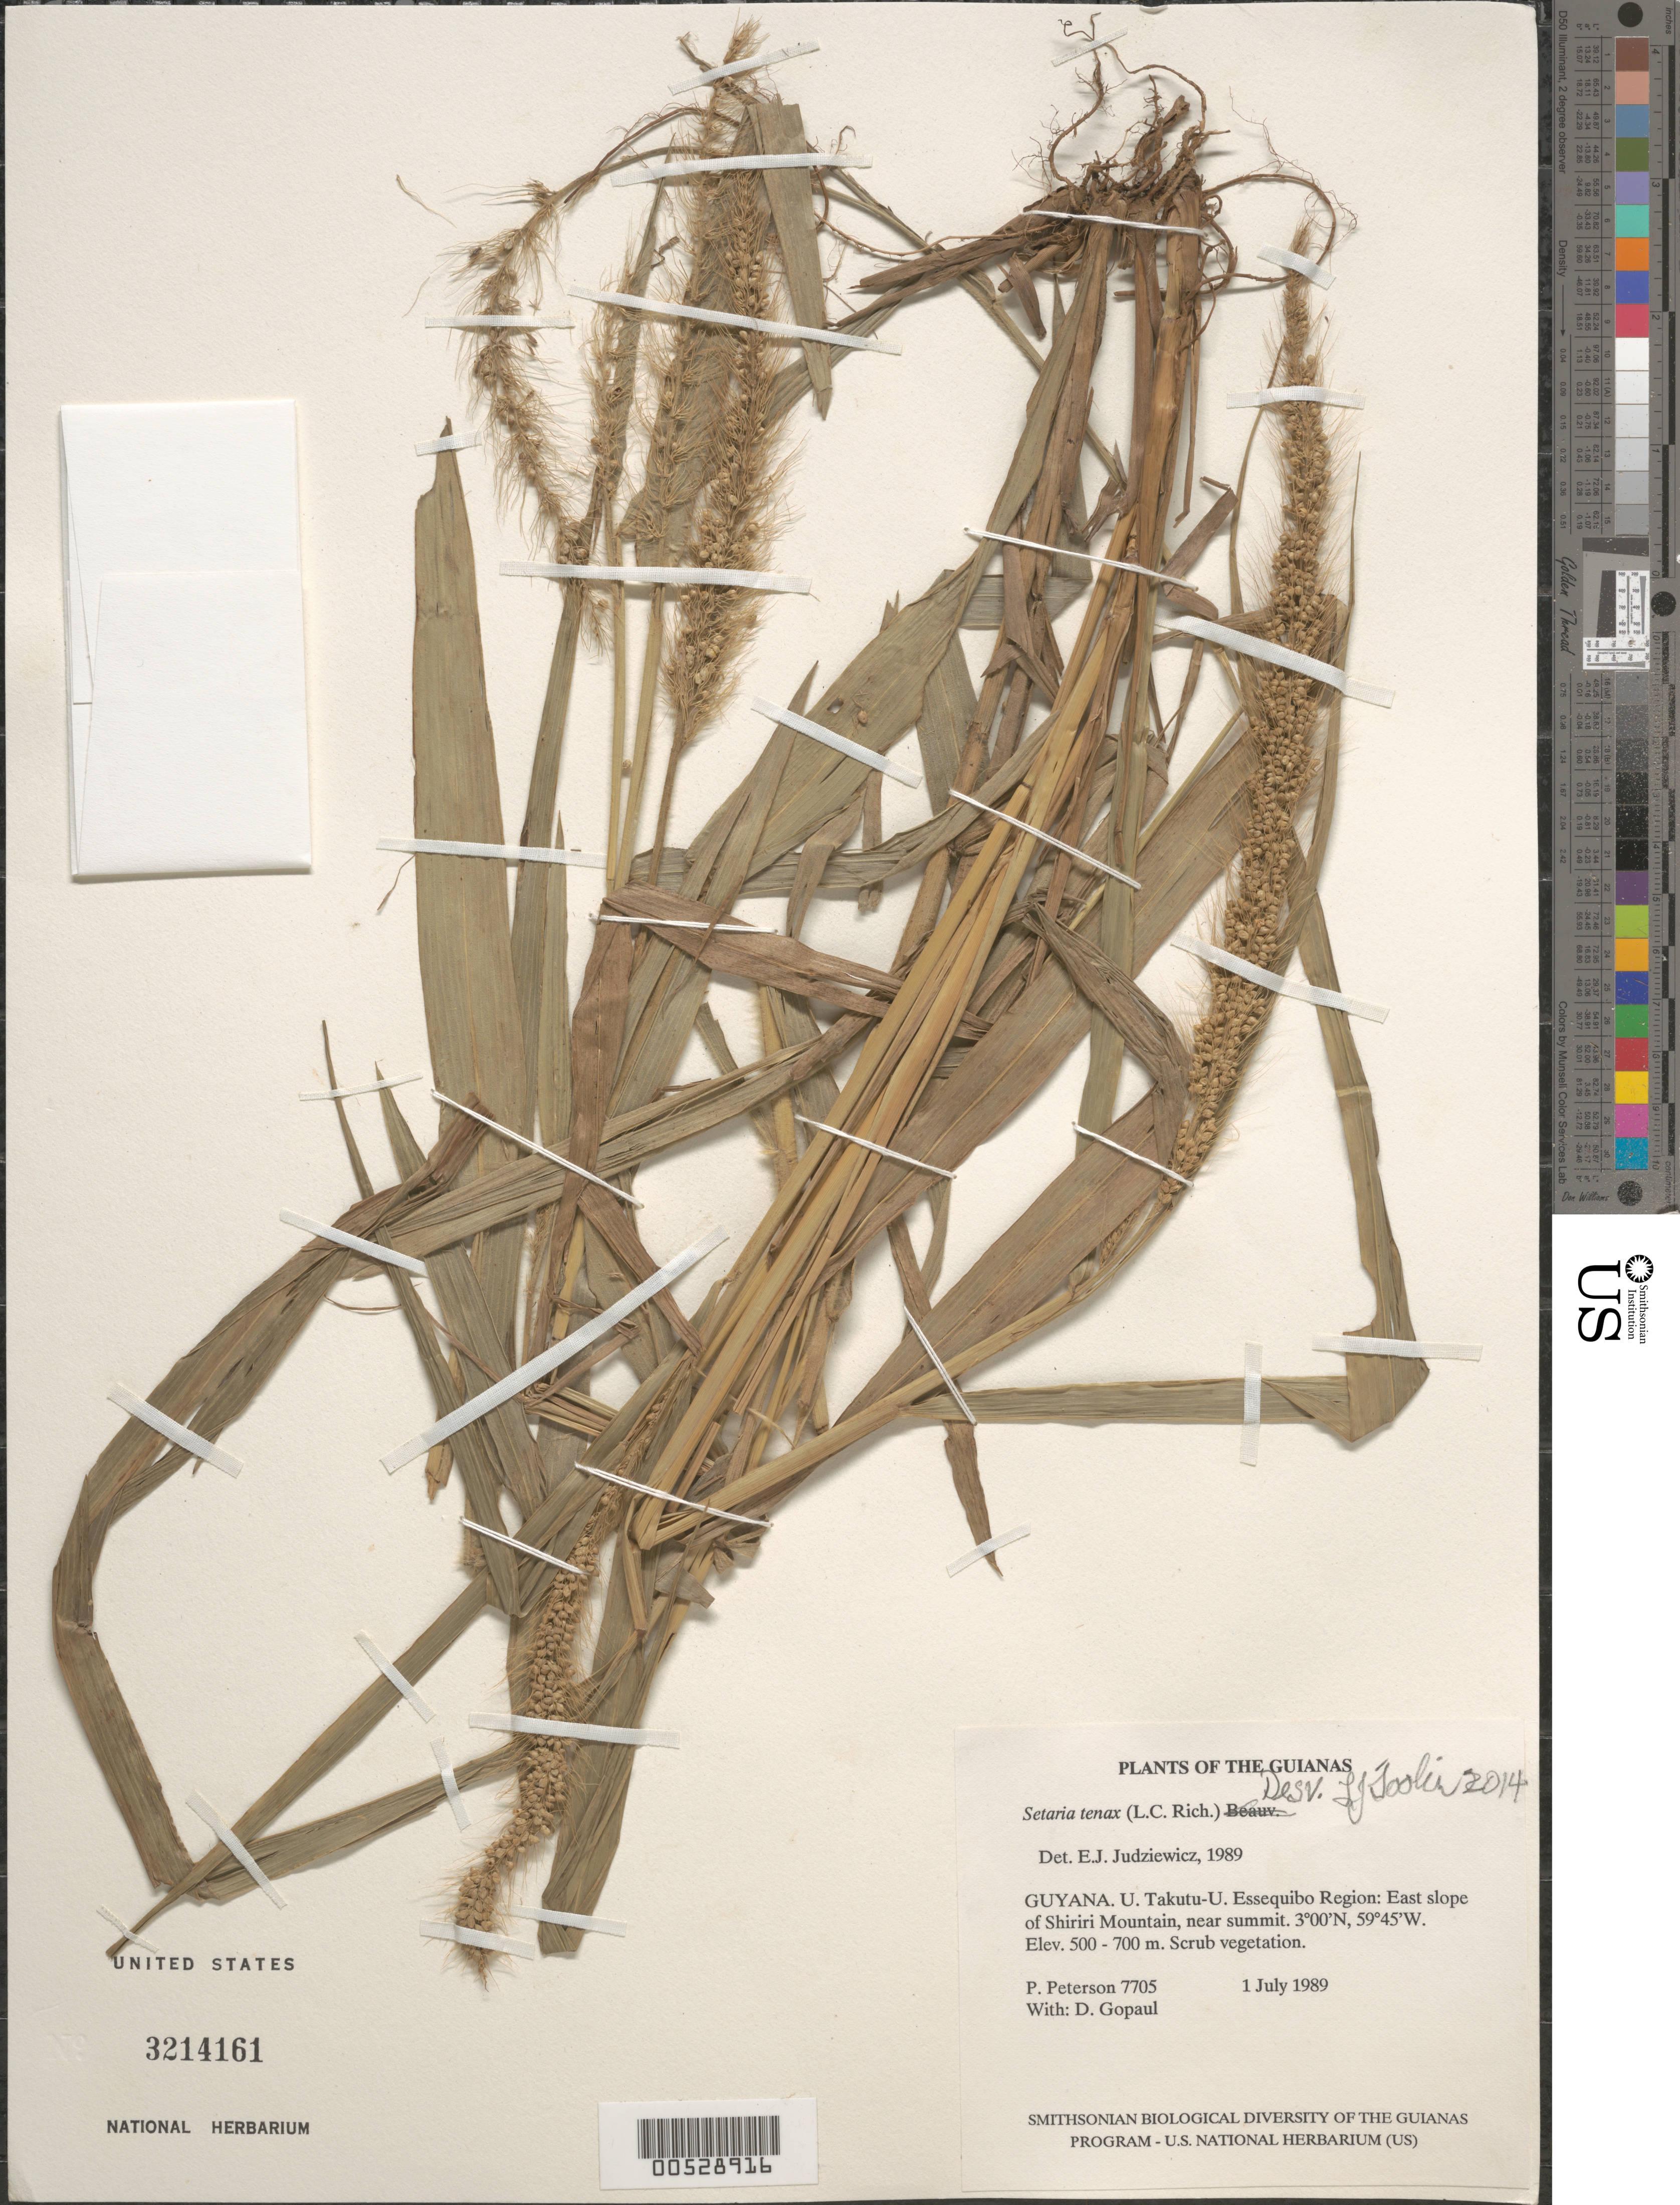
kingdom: Plantae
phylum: Tracheophyta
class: Liliopsida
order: Poales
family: Poaceae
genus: Setaria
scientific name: Setaria tenax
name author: (Rich.) Desv.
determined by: Toolin, L. J.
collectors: P. M. Peterson & D. Gopaul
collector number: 7705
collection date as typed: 1 July 1989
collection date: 1989-07-01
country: Guyana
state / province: U. Takutu-U. Essequibo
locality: East slope of Shiriri Mountain, near summit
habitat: Scrub vegetation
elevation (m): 500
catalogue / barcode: US 3214161